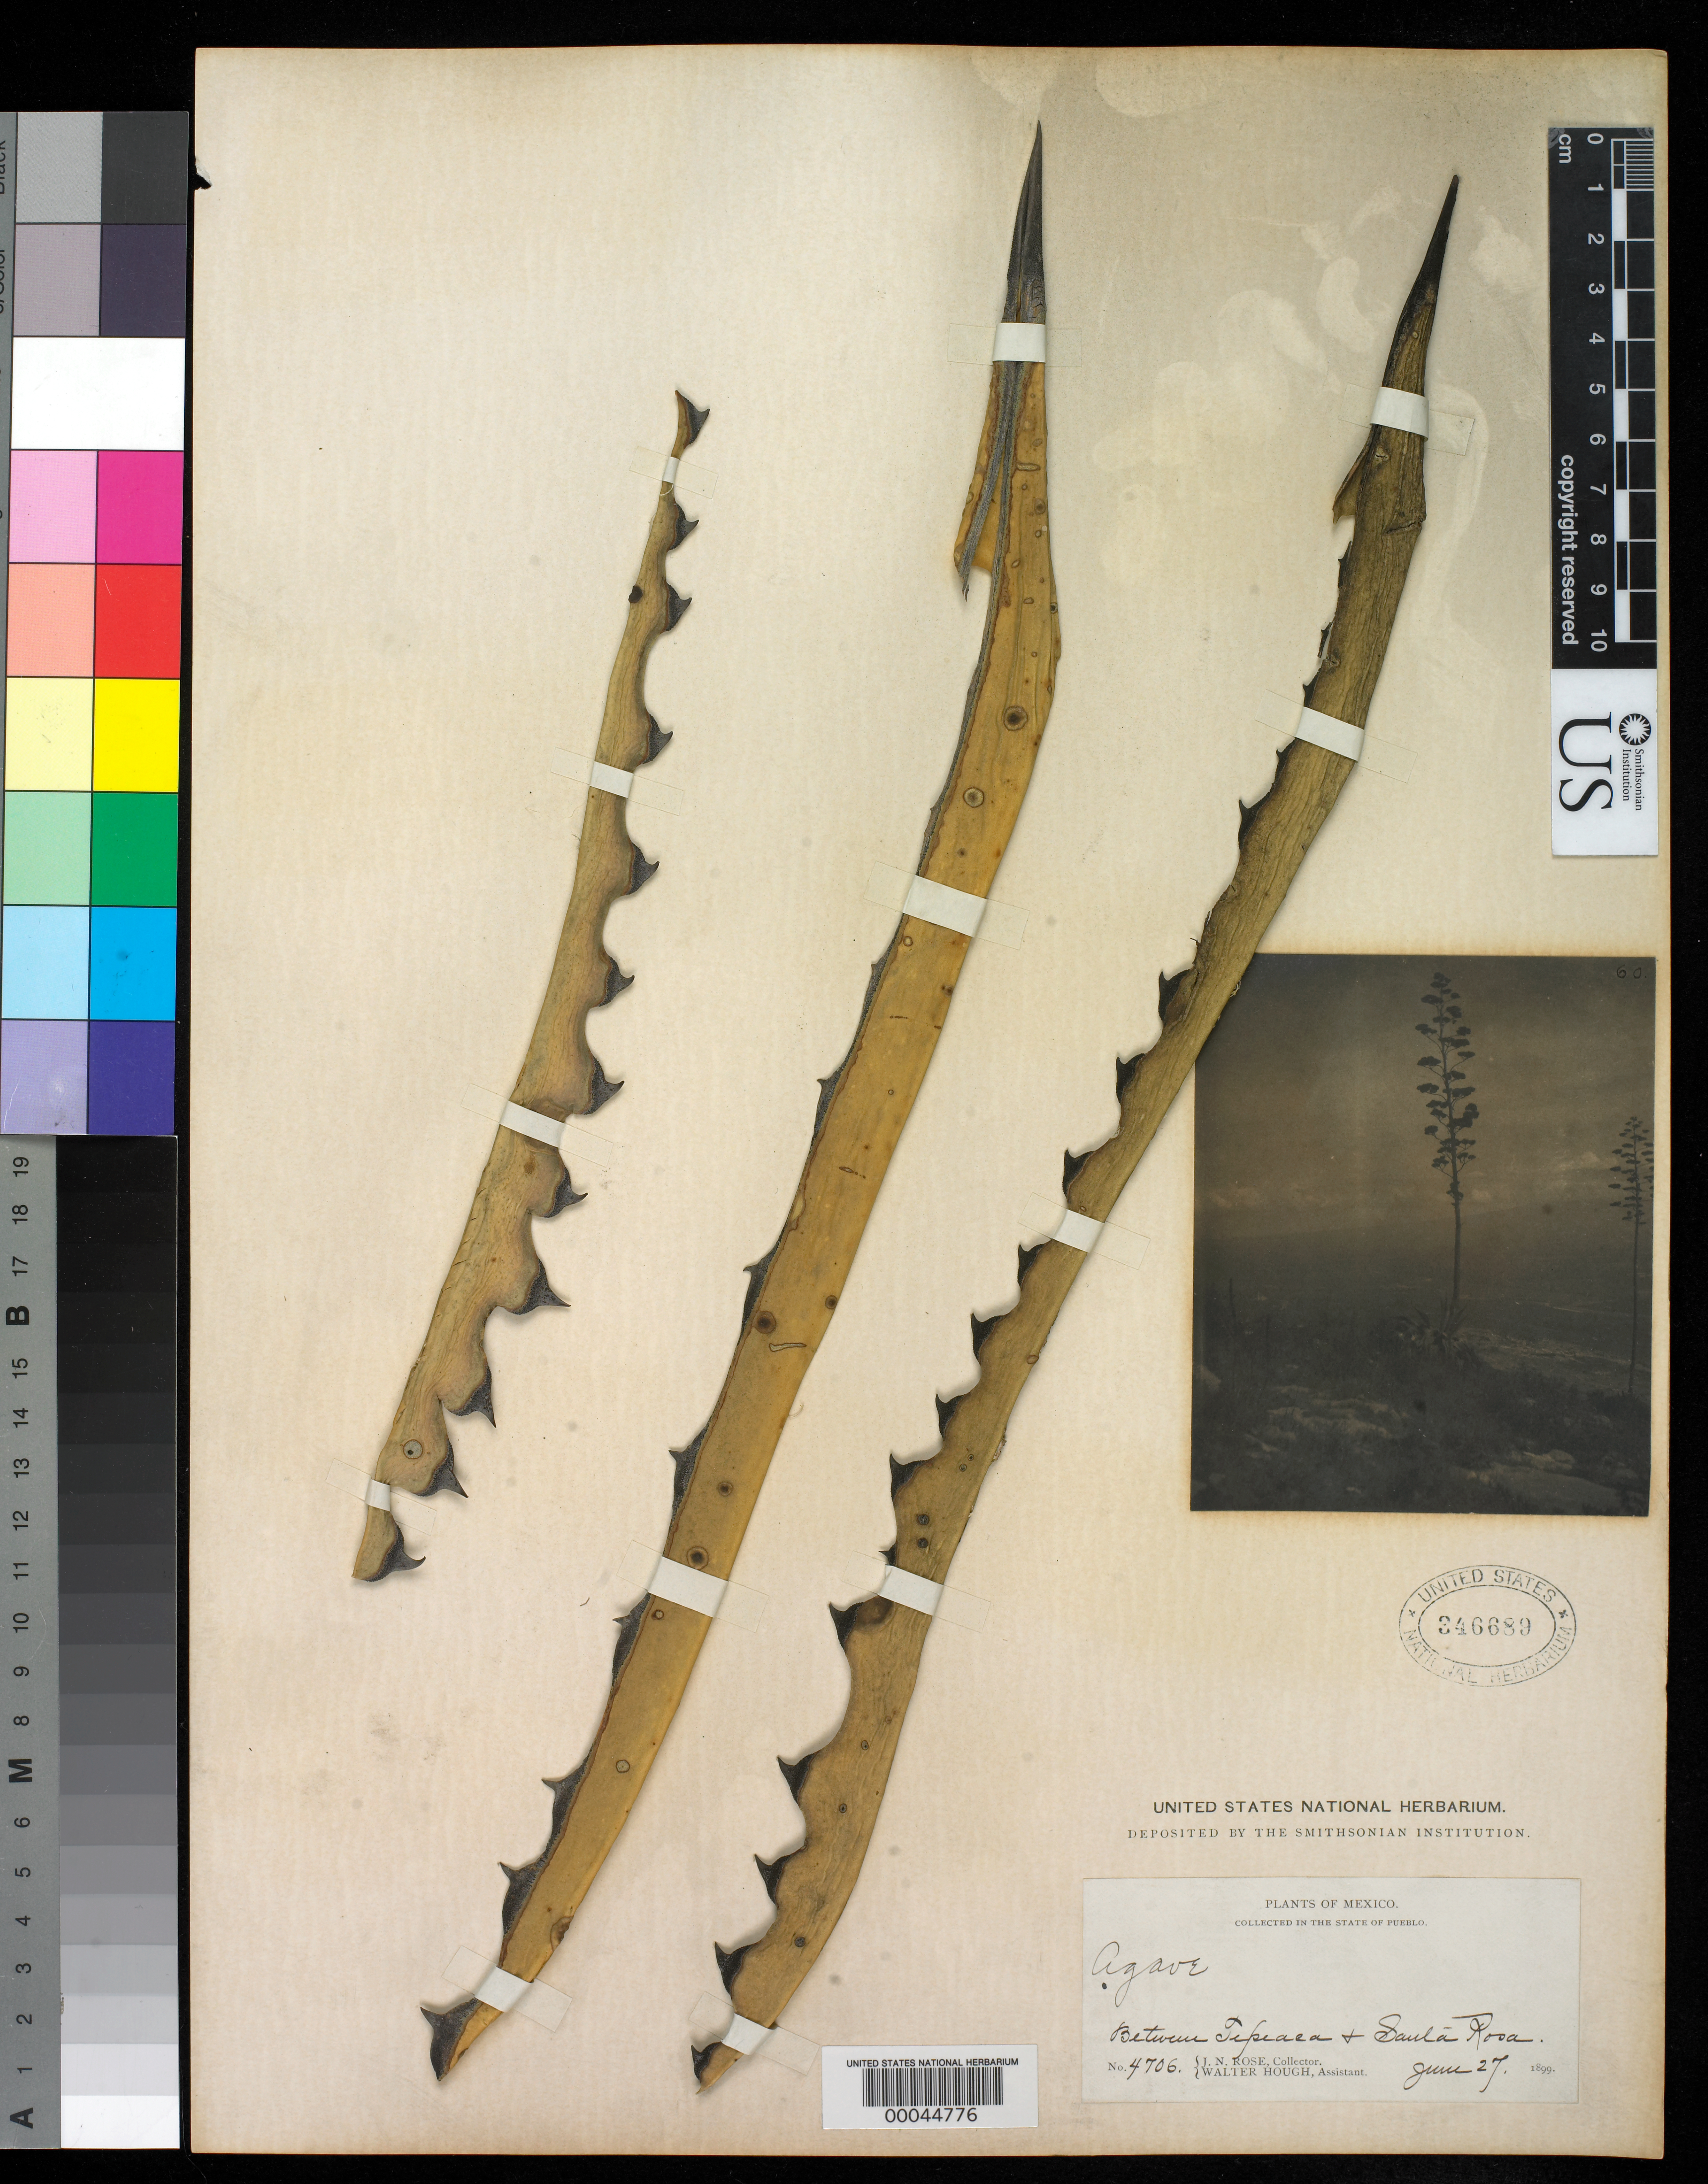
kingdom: Plantae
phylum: Tracheophyta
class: Liliopsida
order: Asparagales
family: Asparagaceae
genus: Agave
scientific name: Agave scaposa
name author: Gentry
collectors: J. N. Rose & W. Hough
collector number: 4706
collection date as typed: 27 Jun 1899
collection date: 1899-06-27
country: Mexico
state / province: Puebla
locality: Between tepeaca & Santa Rosa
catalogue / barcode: US 346689